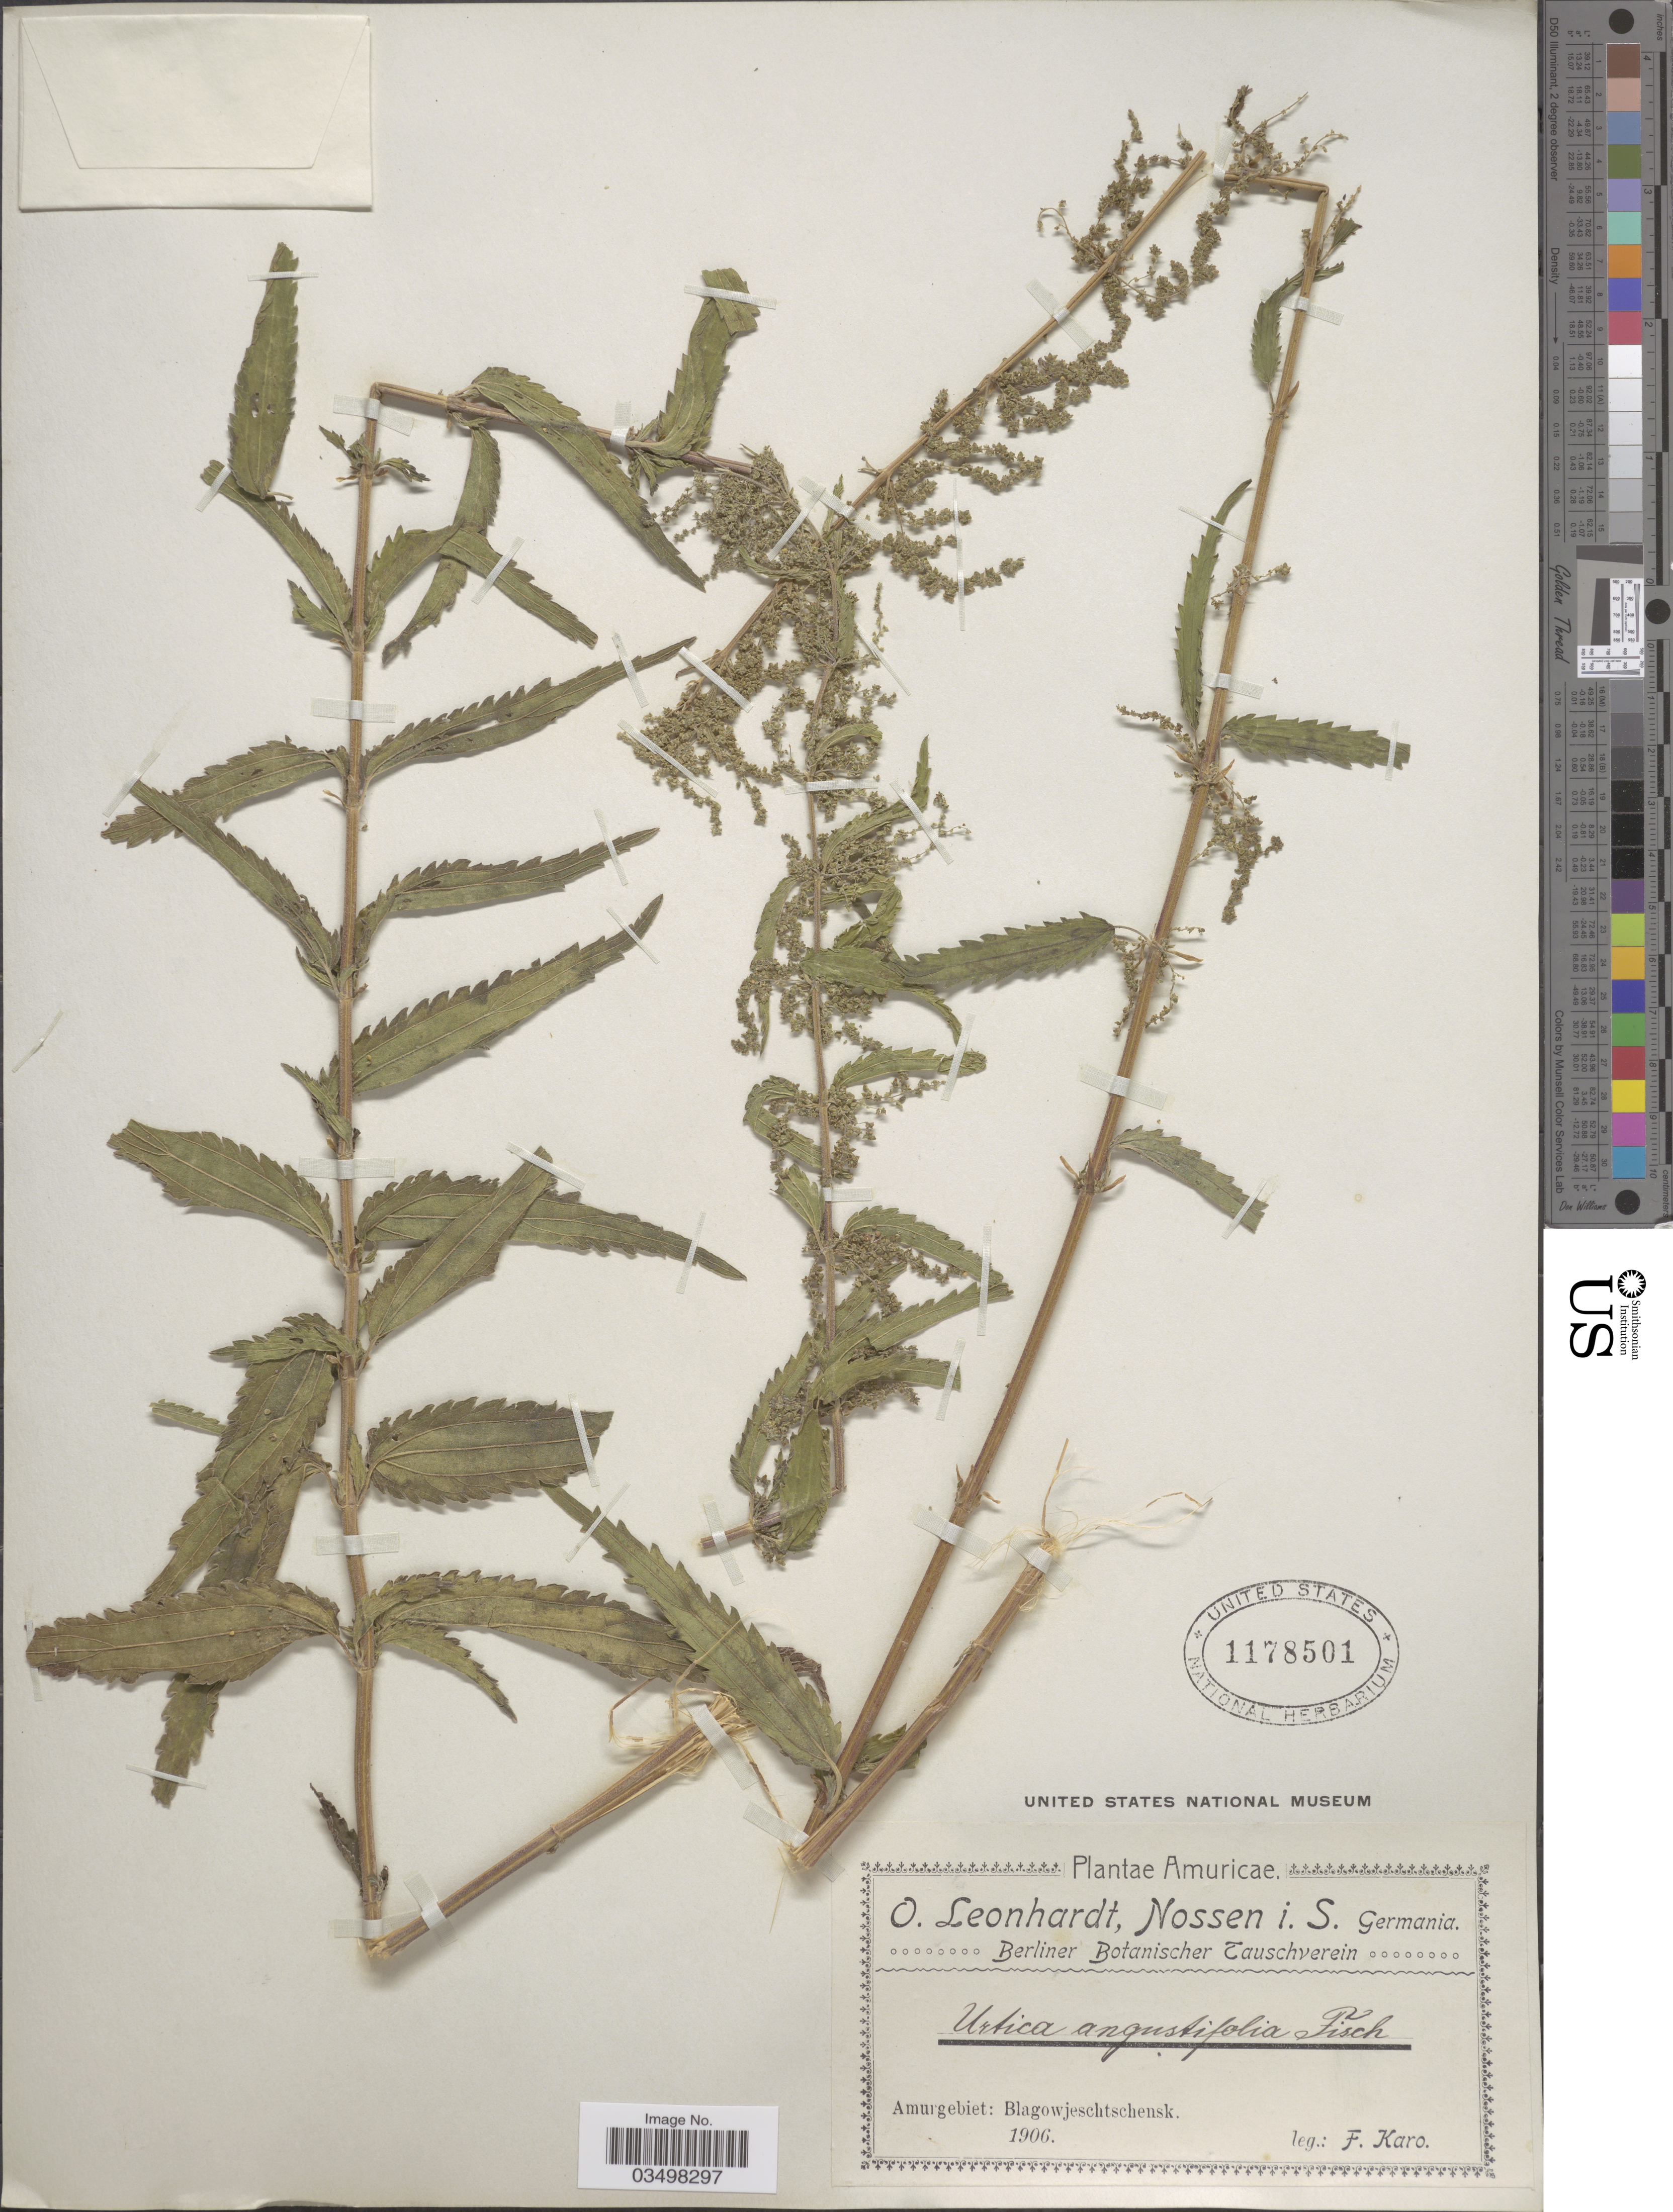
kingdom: Plantae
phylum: Tracheophyta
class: Magnoliopsida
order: Rosales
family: Urticaceae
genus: Urtica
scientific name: Urtica angustifolia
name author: Fisch. ex Hornem.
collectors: F. Karo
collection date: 1906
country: Russian Federation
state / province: Amur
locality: Amuricae. Amurgebiet: Blagowjeschtschensk.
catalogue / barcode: US 1178501